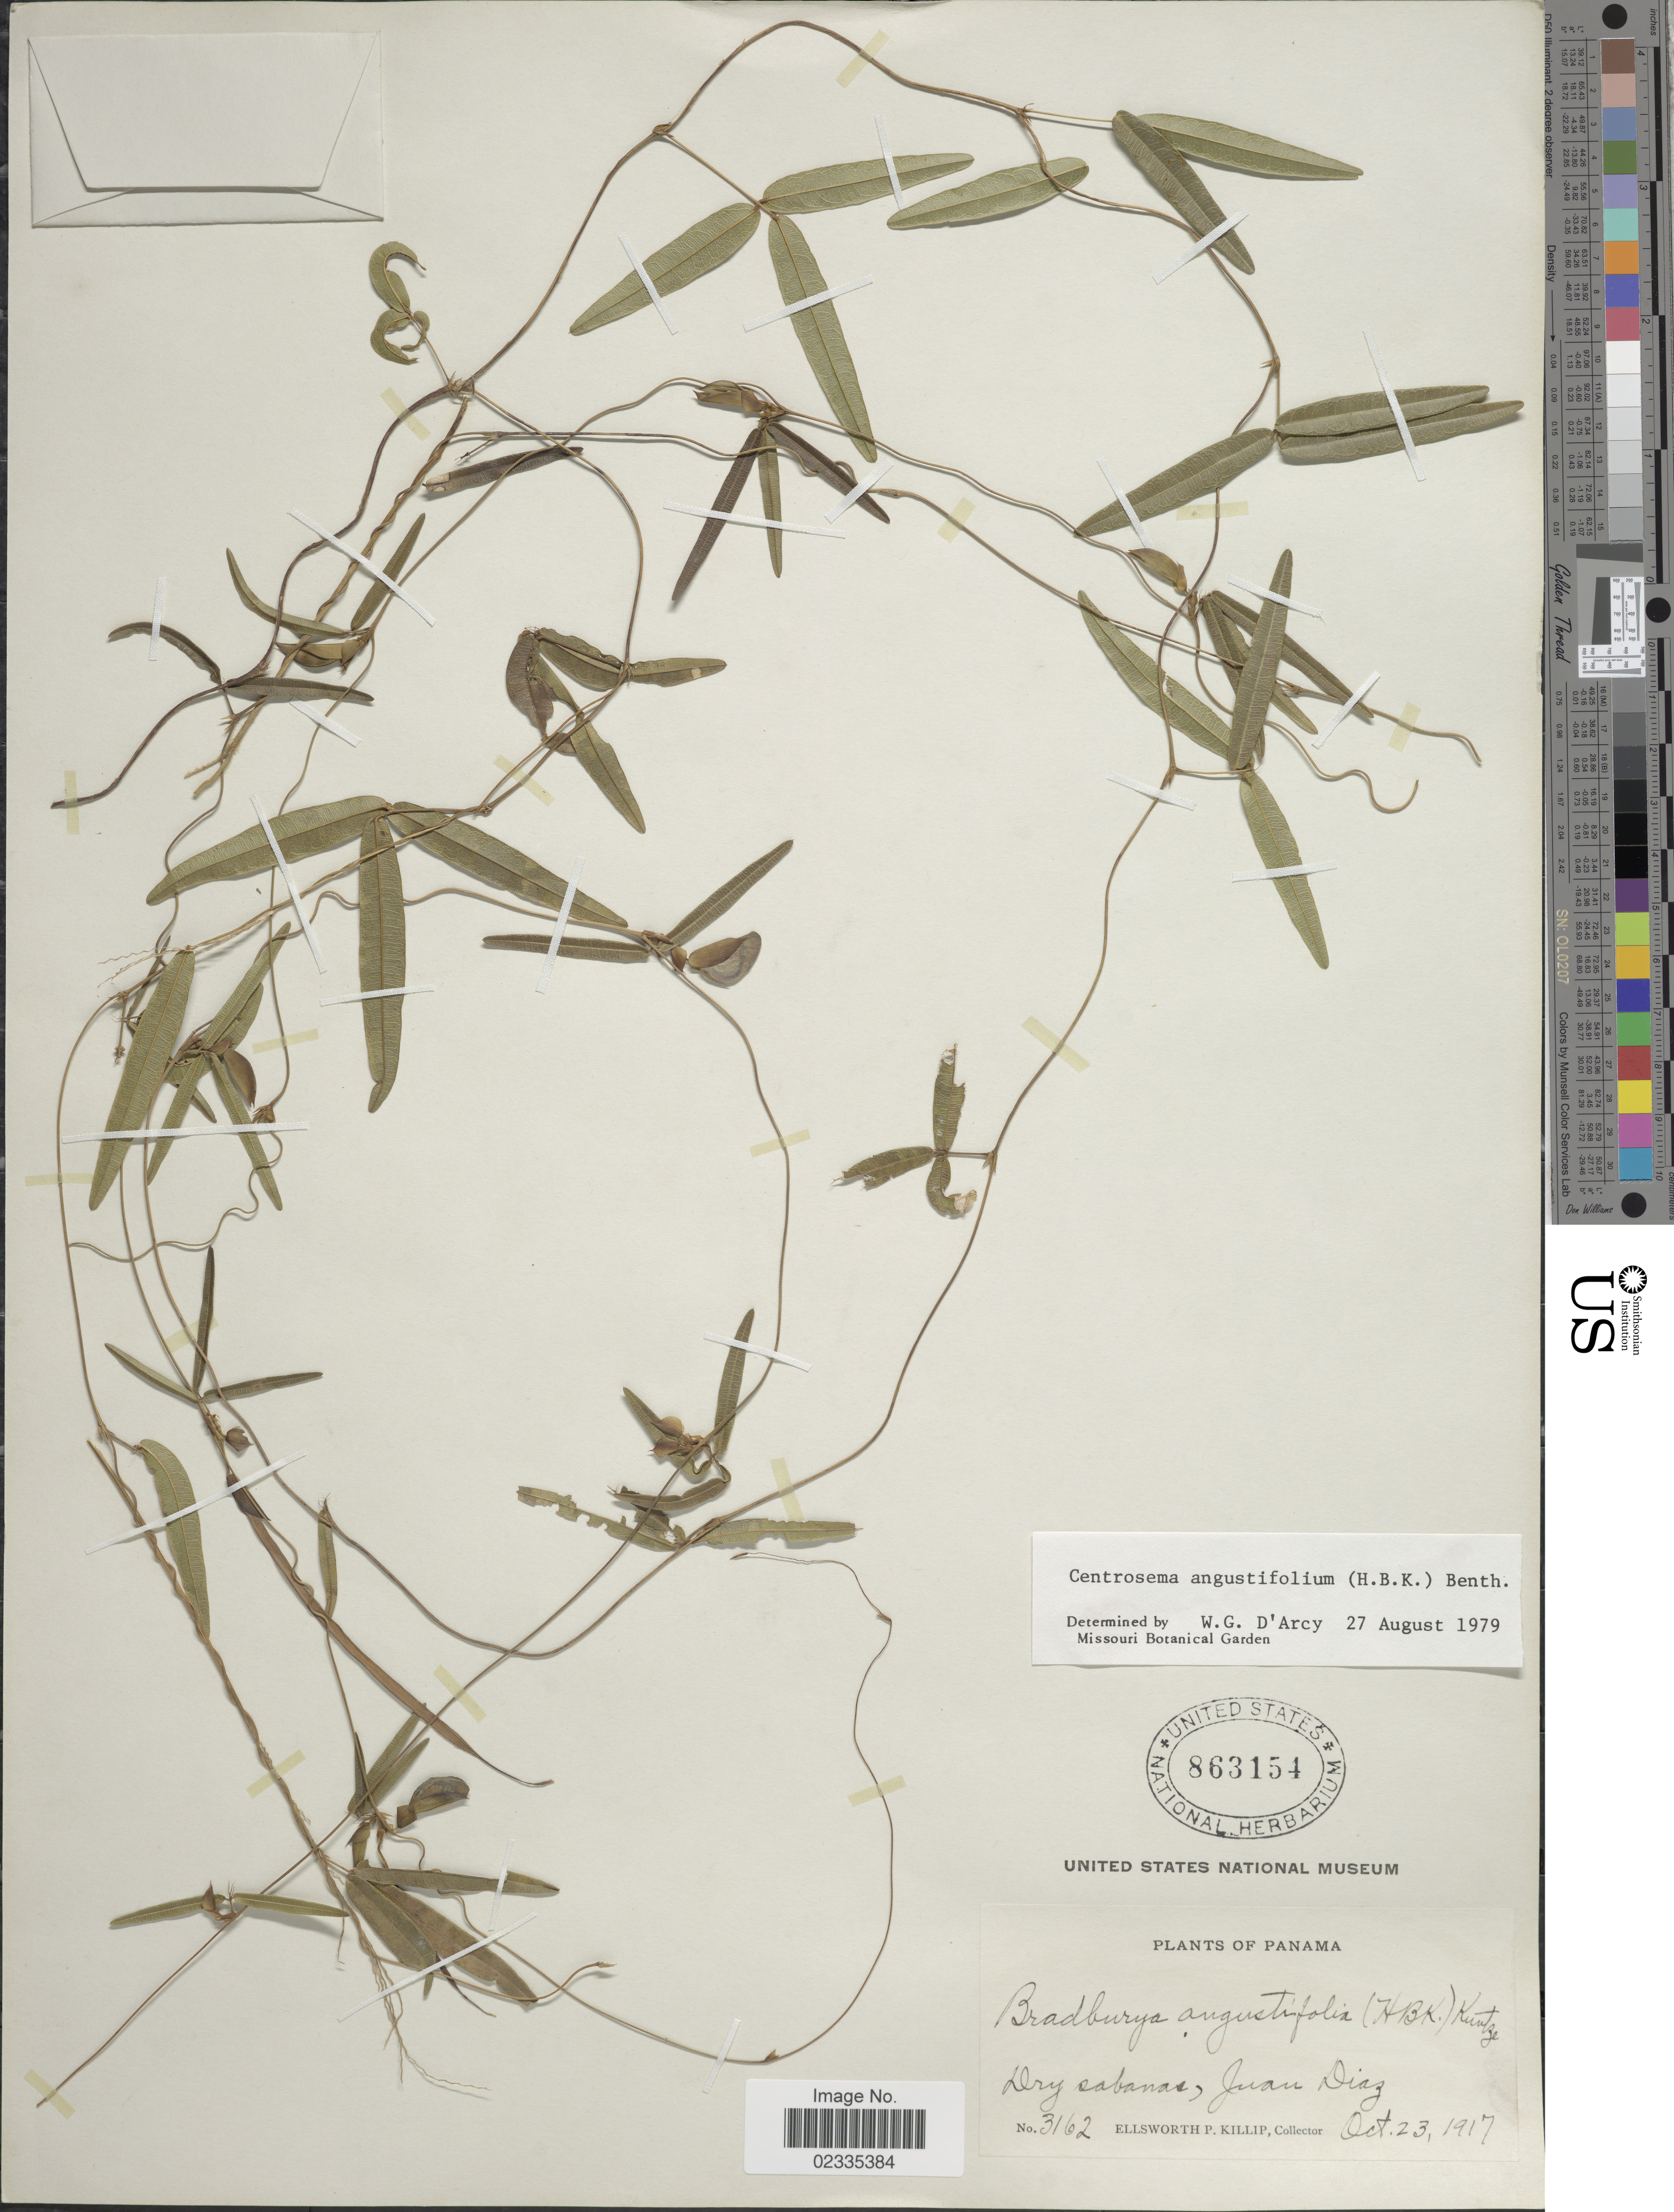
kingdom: Plantae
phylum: Tracheophyta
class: Magnoliopsida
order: Fabales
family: Fabaceae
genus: Centrosema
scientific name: Centrosema angustifolium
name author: (Kunth) Benth.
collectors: E. P. Killip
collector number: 3162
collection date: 1917-10-23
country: Panama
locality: Juan Diaz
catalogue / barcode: US 863154